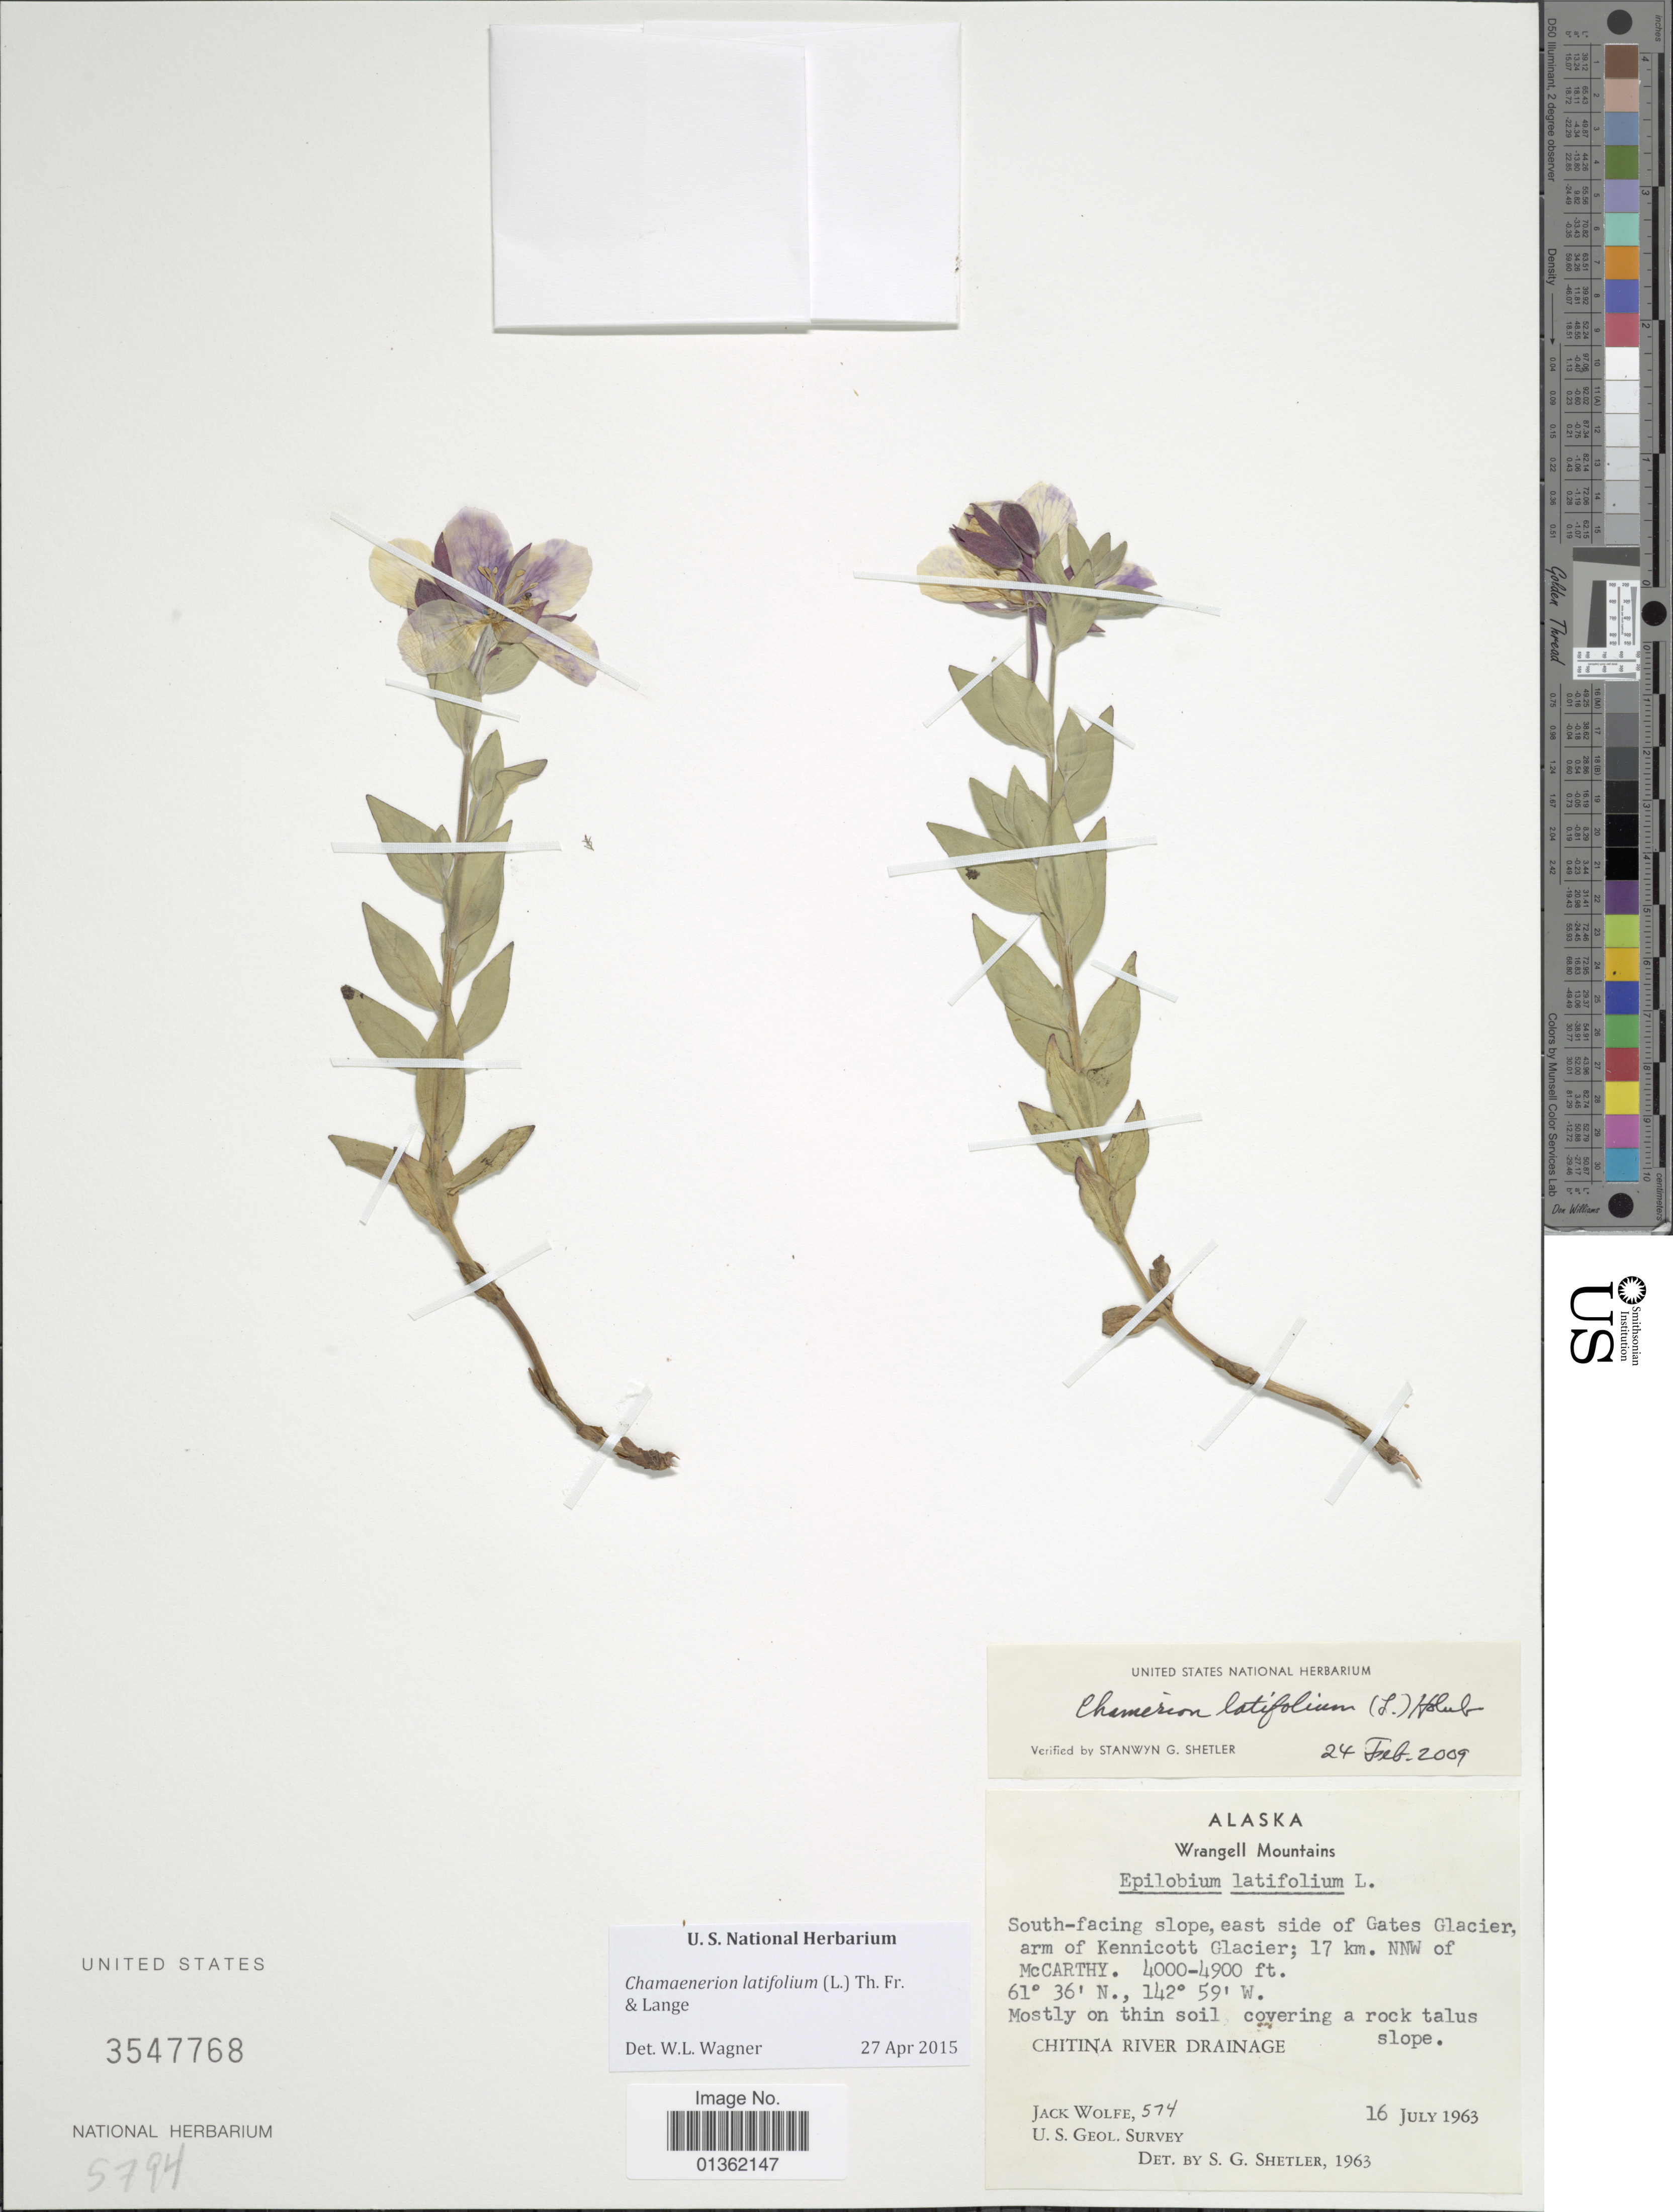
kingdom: Plantae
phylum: Tracheophyta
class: Magnoliopsida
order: Myrtales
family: Onagraceae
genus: Chamaenerion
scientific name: Chamaenerion latifolium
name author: (L.) Th. Fr. & Lange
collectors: J. Wolfe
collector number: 574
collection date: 1963-07-16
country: United States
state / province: Alaska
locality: Wrangell Mountains. South-facing slope, east side of Gates Glacier, arm of Kennicott Glacier; 17 km. NNW of McCarthy. Chitina River Drainage.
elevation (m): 1219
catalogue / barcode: US 3547768